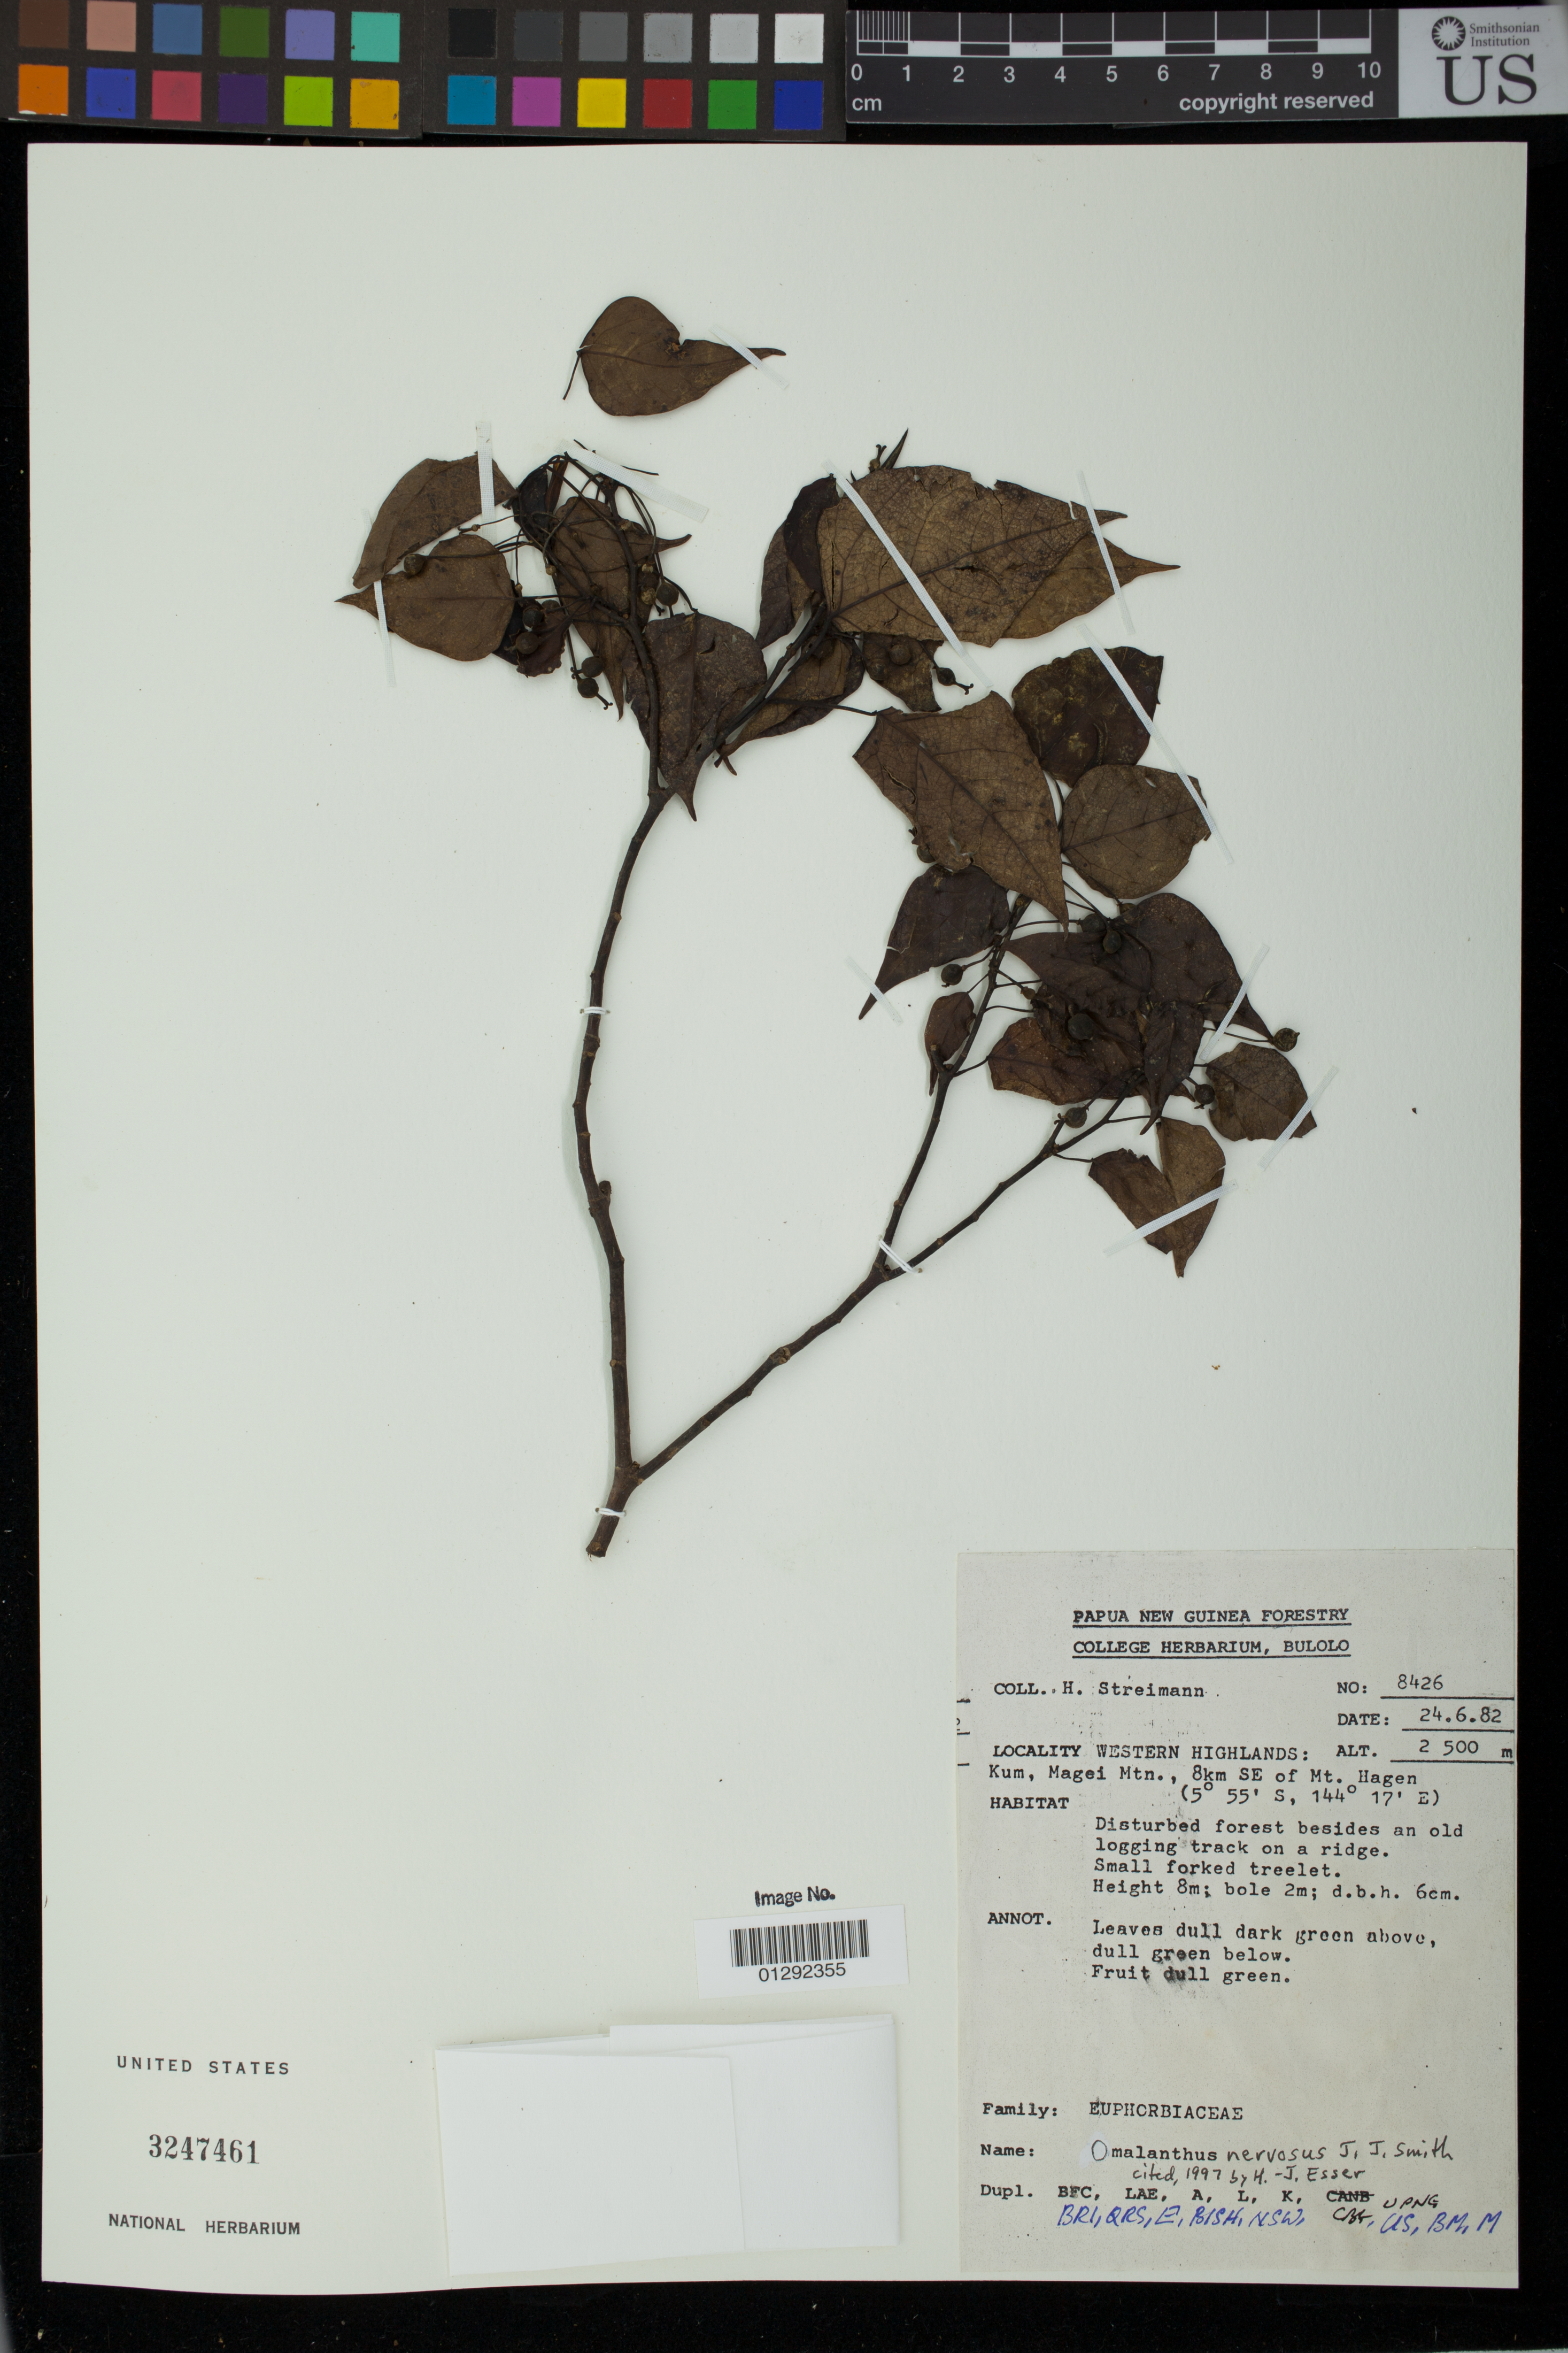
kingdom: Plantae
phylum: Tracheophyta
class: Magnoliopsida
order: Malpighiales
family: Euphorbiaceae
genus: Homalanthus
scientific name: Homalanthus nervosus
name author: J.J. Sm.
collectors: H. Streimann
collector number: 8426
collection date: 1982-06-24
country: Papua New Guinea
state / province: Western Highlands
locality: Kum, Magei Mtn., 8 km SE of Mt. Hagen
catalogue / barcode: US 3247461